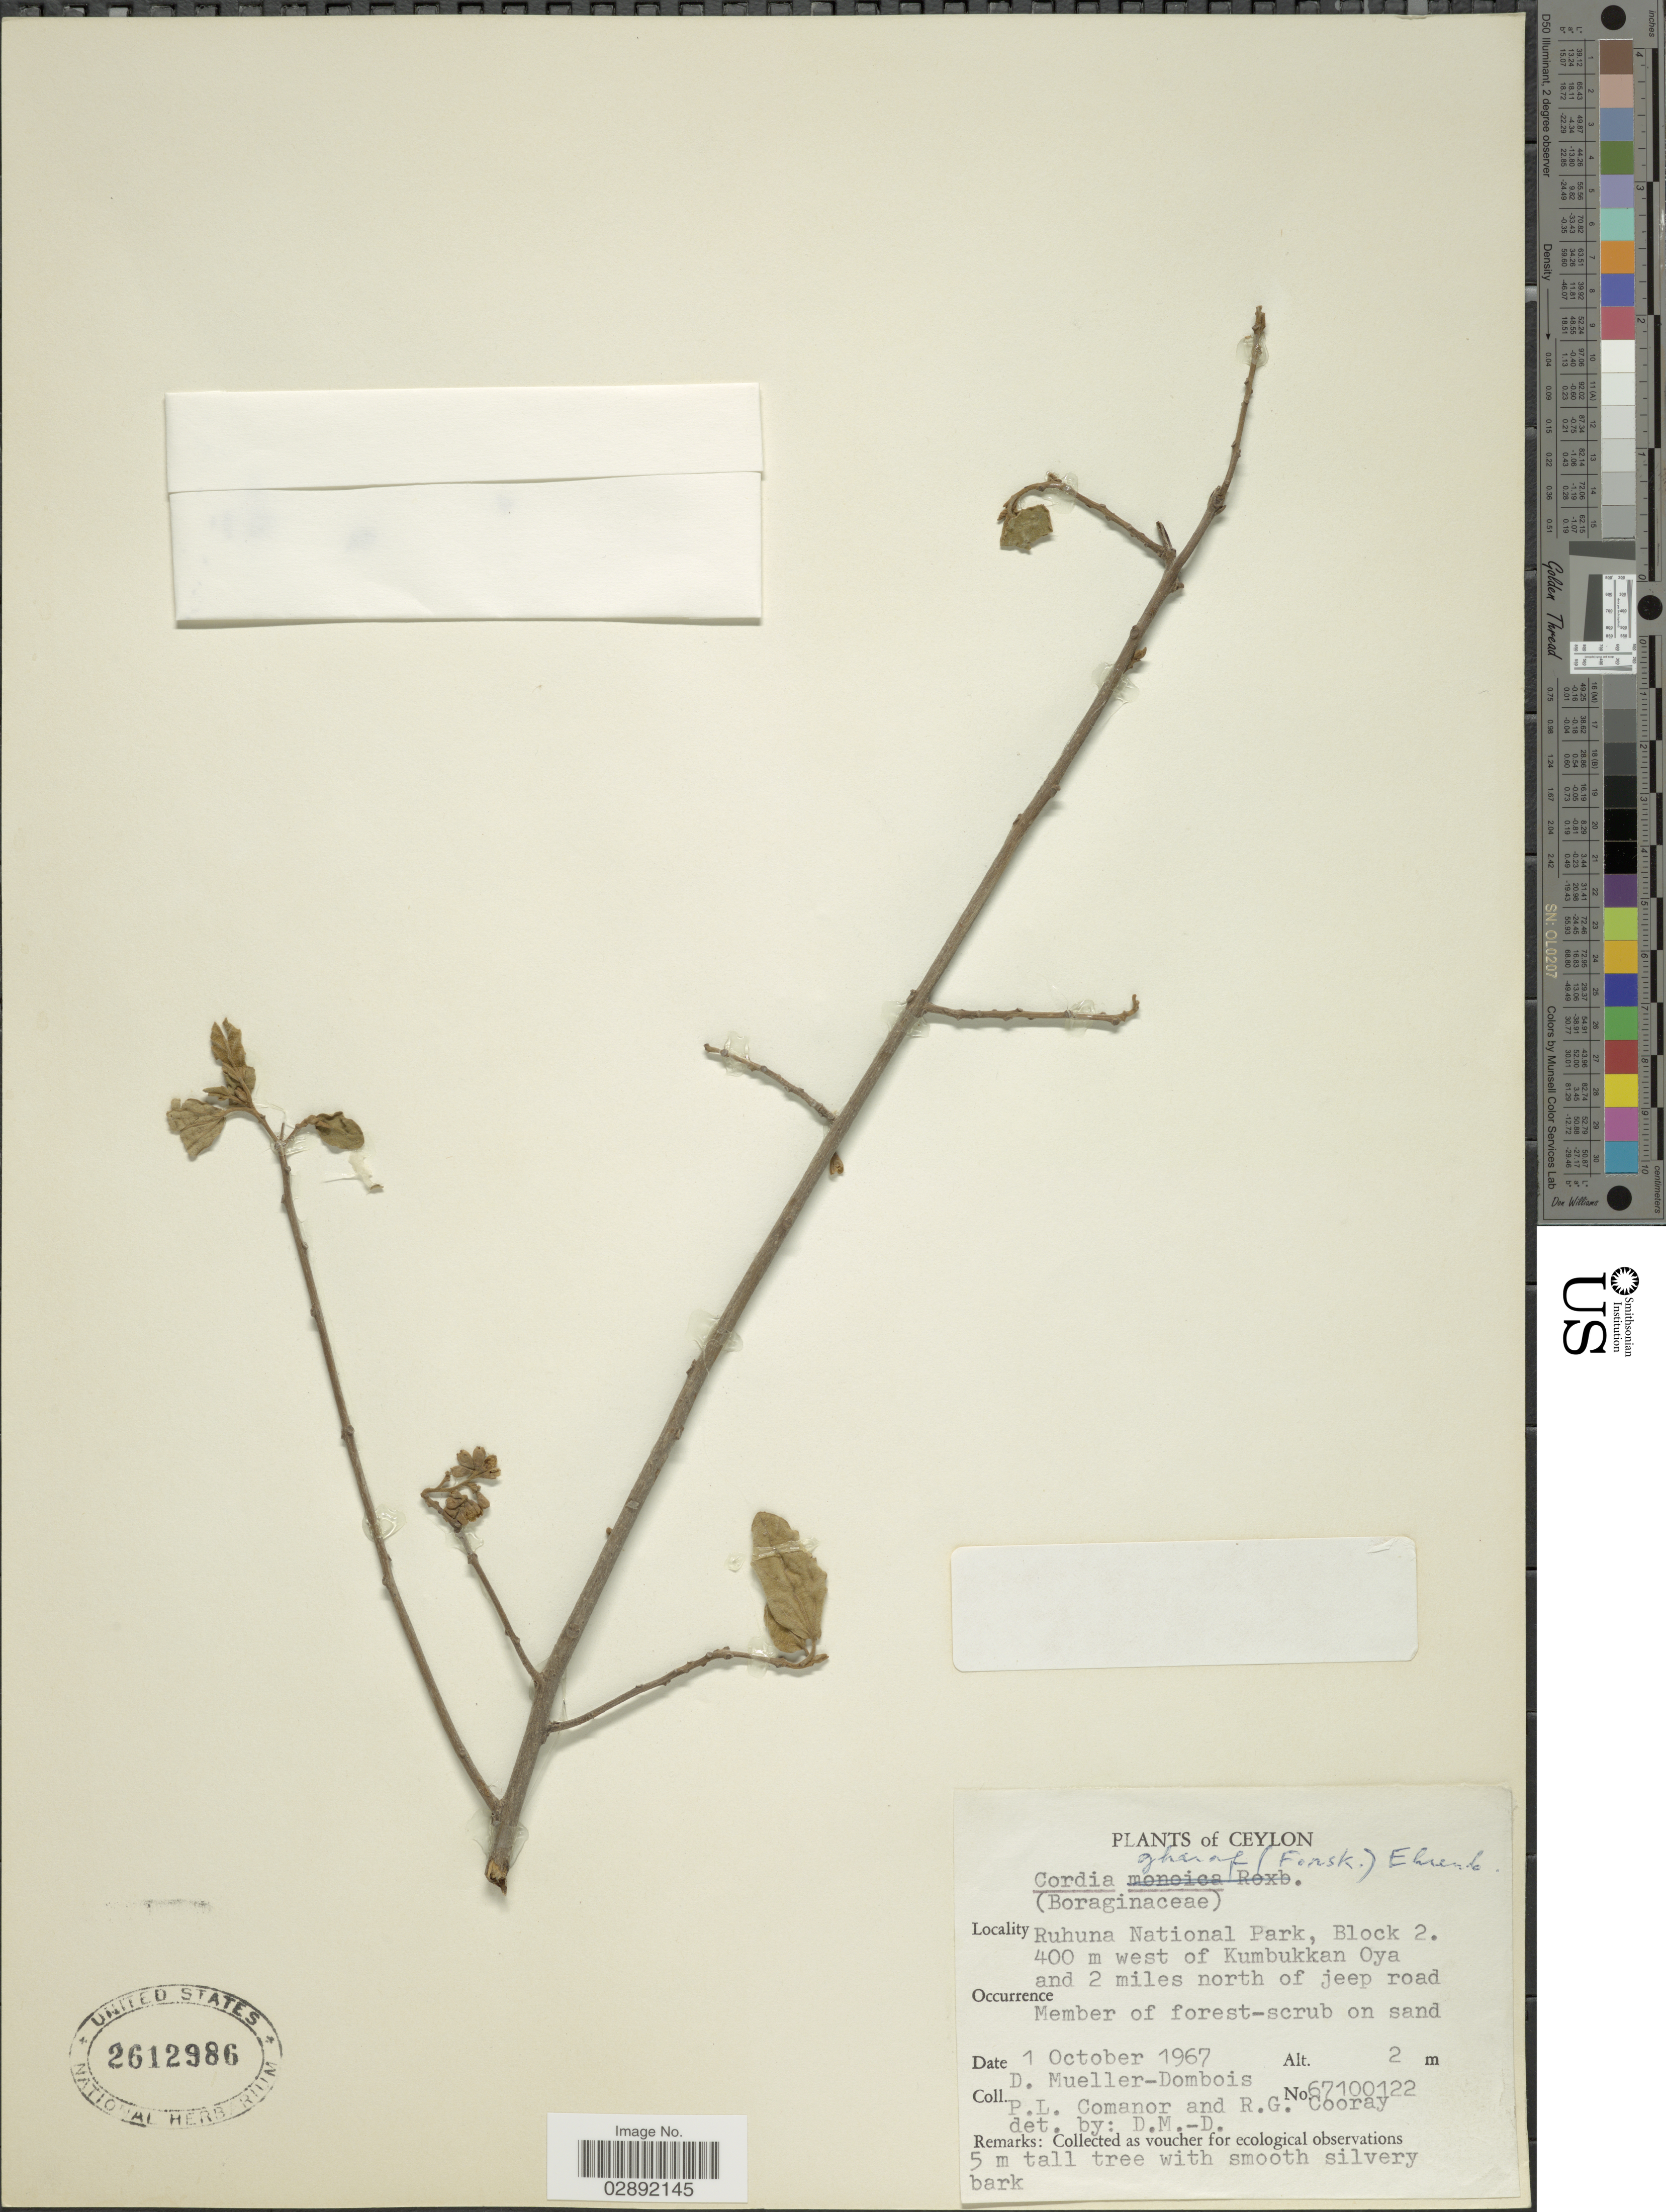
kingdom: Plantae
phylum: Tracheophyta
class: Magnoliopsida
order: Boraginales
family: Cordiaceae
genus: Cordia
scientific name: Cordia gharaf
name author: Ehrenb. ex Asch.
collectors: D. Mueller-Dombois, P. Comanor & R. Cooray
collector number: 67100122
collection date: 1967-10-01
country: Sri Lanka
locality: Ceylon. Ruhuna National Park, Block 2. 400 m west of Kumbukkan Oya and 2 miles north of jeep road.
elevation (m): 2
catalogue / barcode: US 2612986